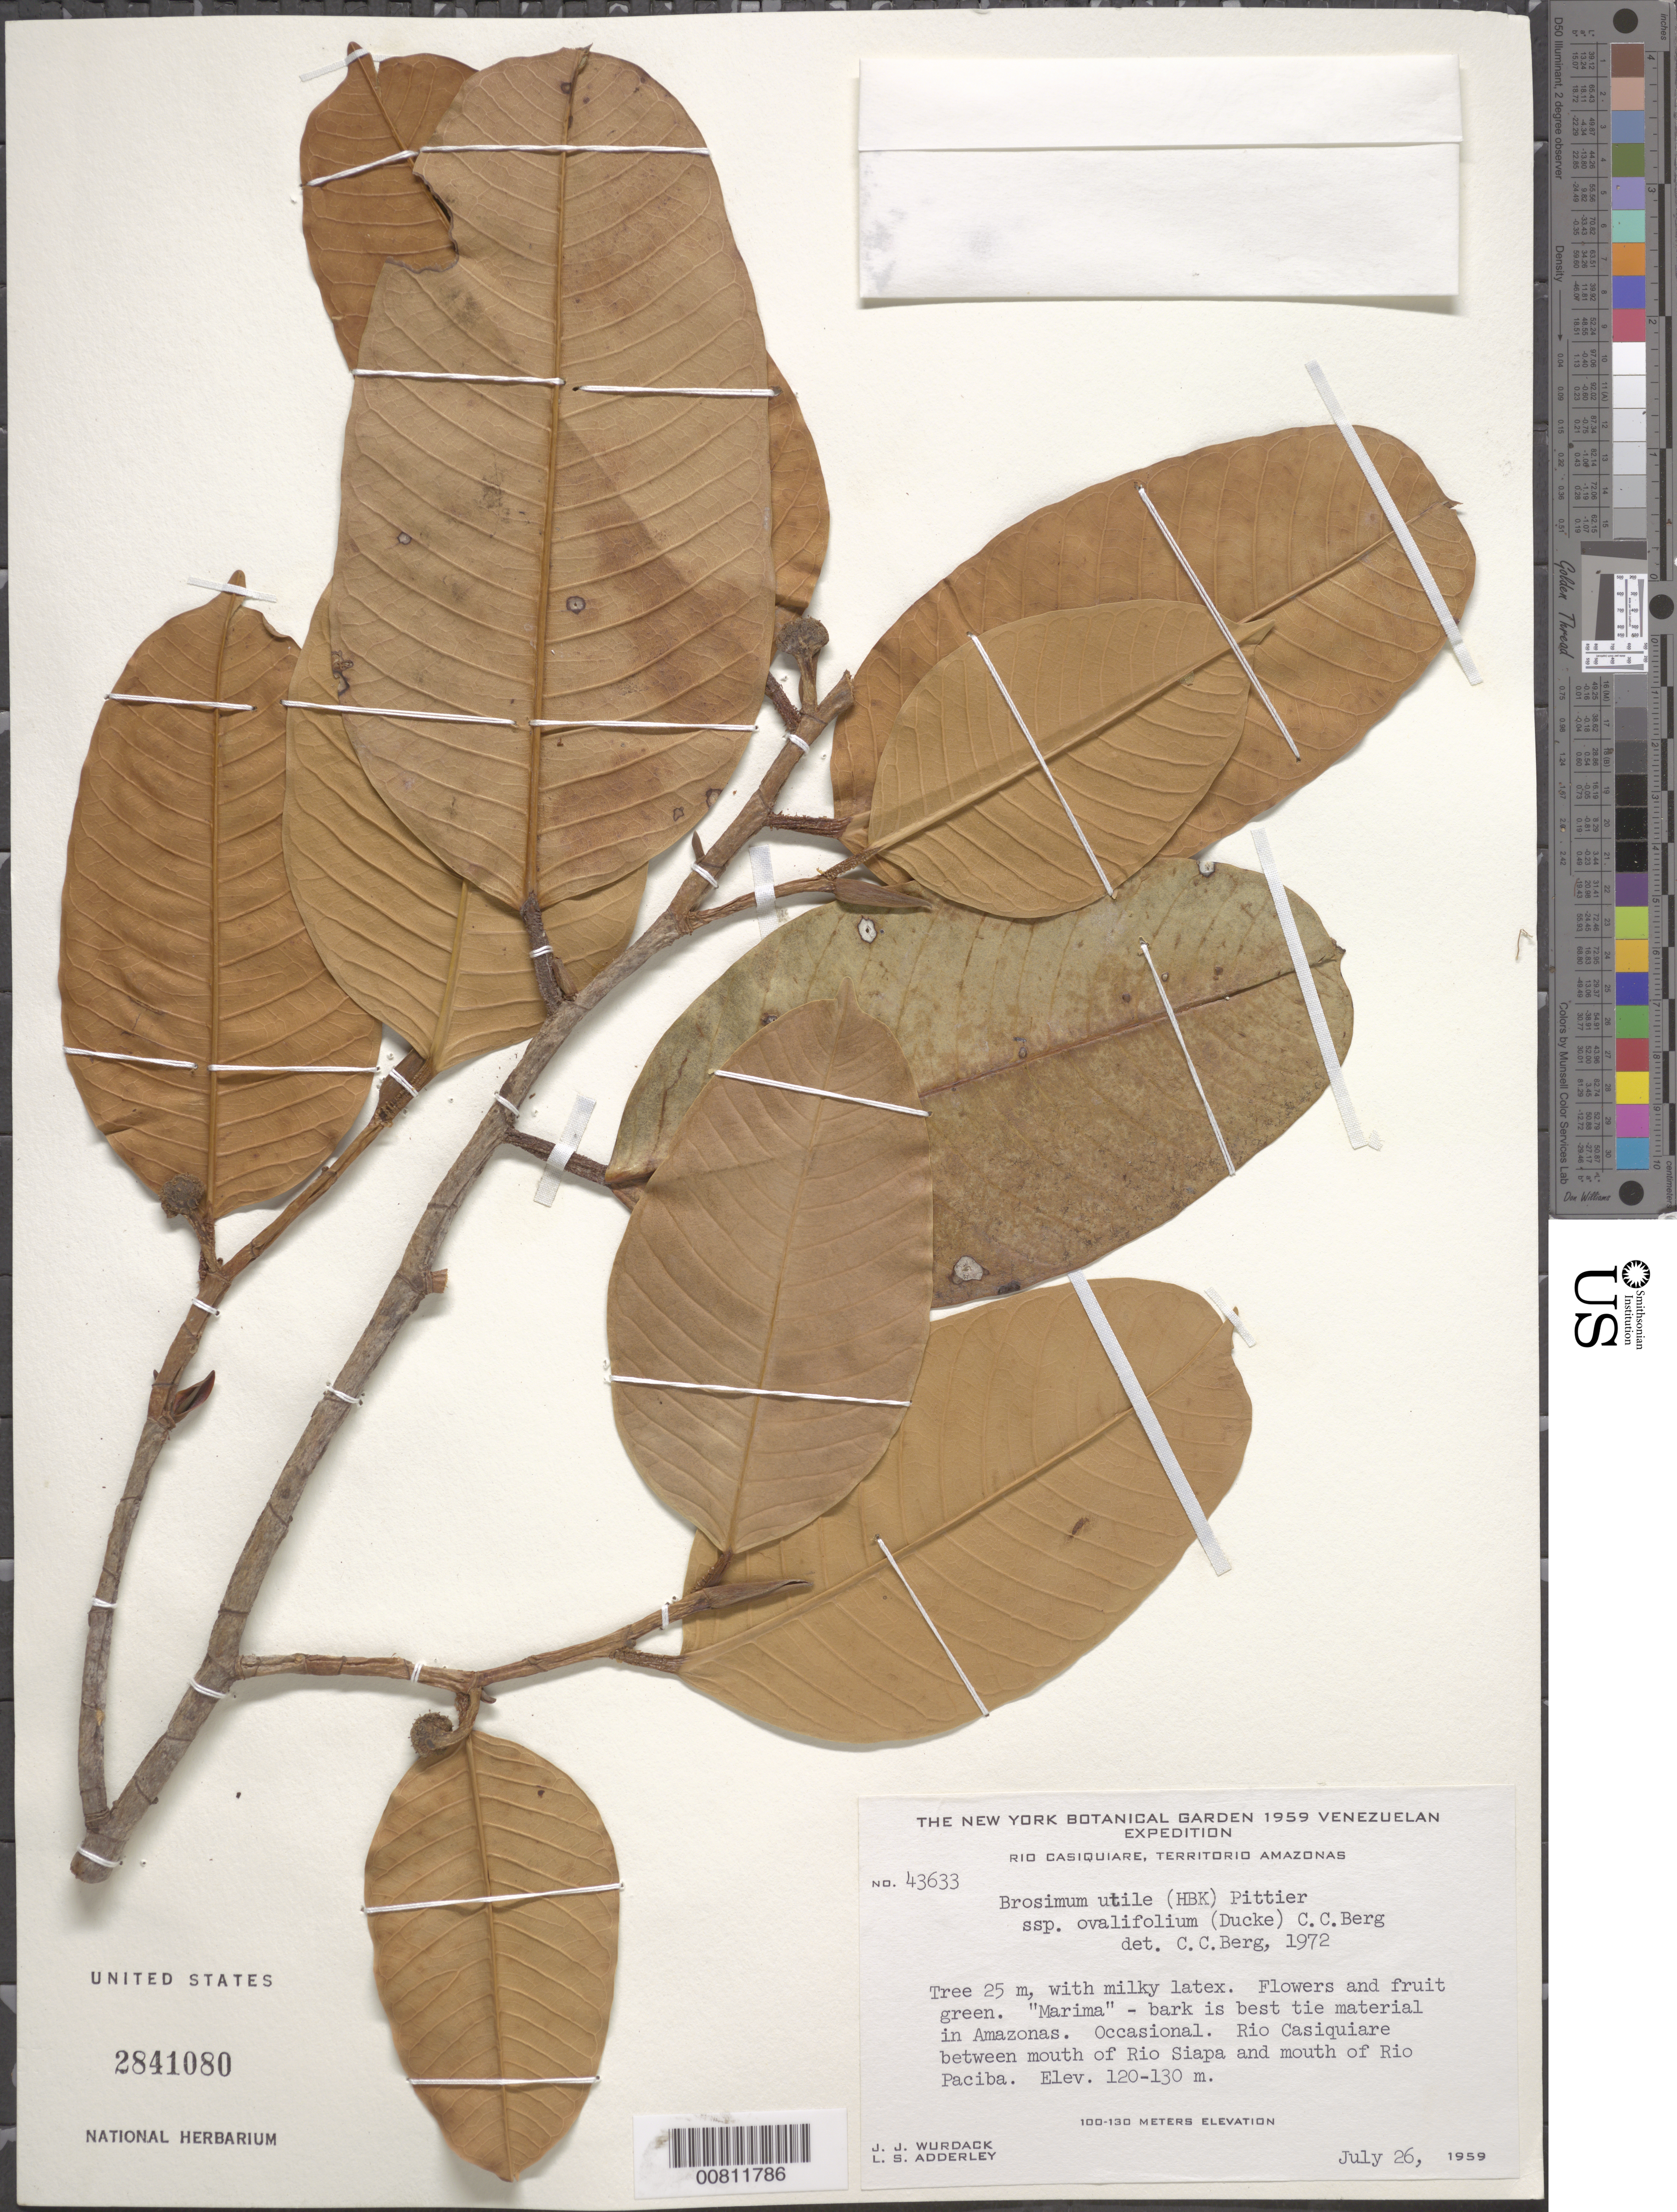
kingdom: Plantae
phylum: Tracheophyta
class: Magnoliopsida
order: Rosales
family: Moraceae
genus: Brosimum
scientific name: Brosimum utile subsp. ovatifolium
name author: (Ducke) C.C. Berg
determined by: Berg, C. C.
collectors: J. J. Wurdack & L. S. Adderley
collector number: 43633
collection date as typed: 26-Jul-59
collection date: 1959-07-26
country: Venezuela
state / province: Amazonas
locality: Río Casiquiare, between mouth of Río Siapa & mouth of Río Paciba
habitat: Between river mouths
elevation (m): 120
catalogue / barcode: US 2841080